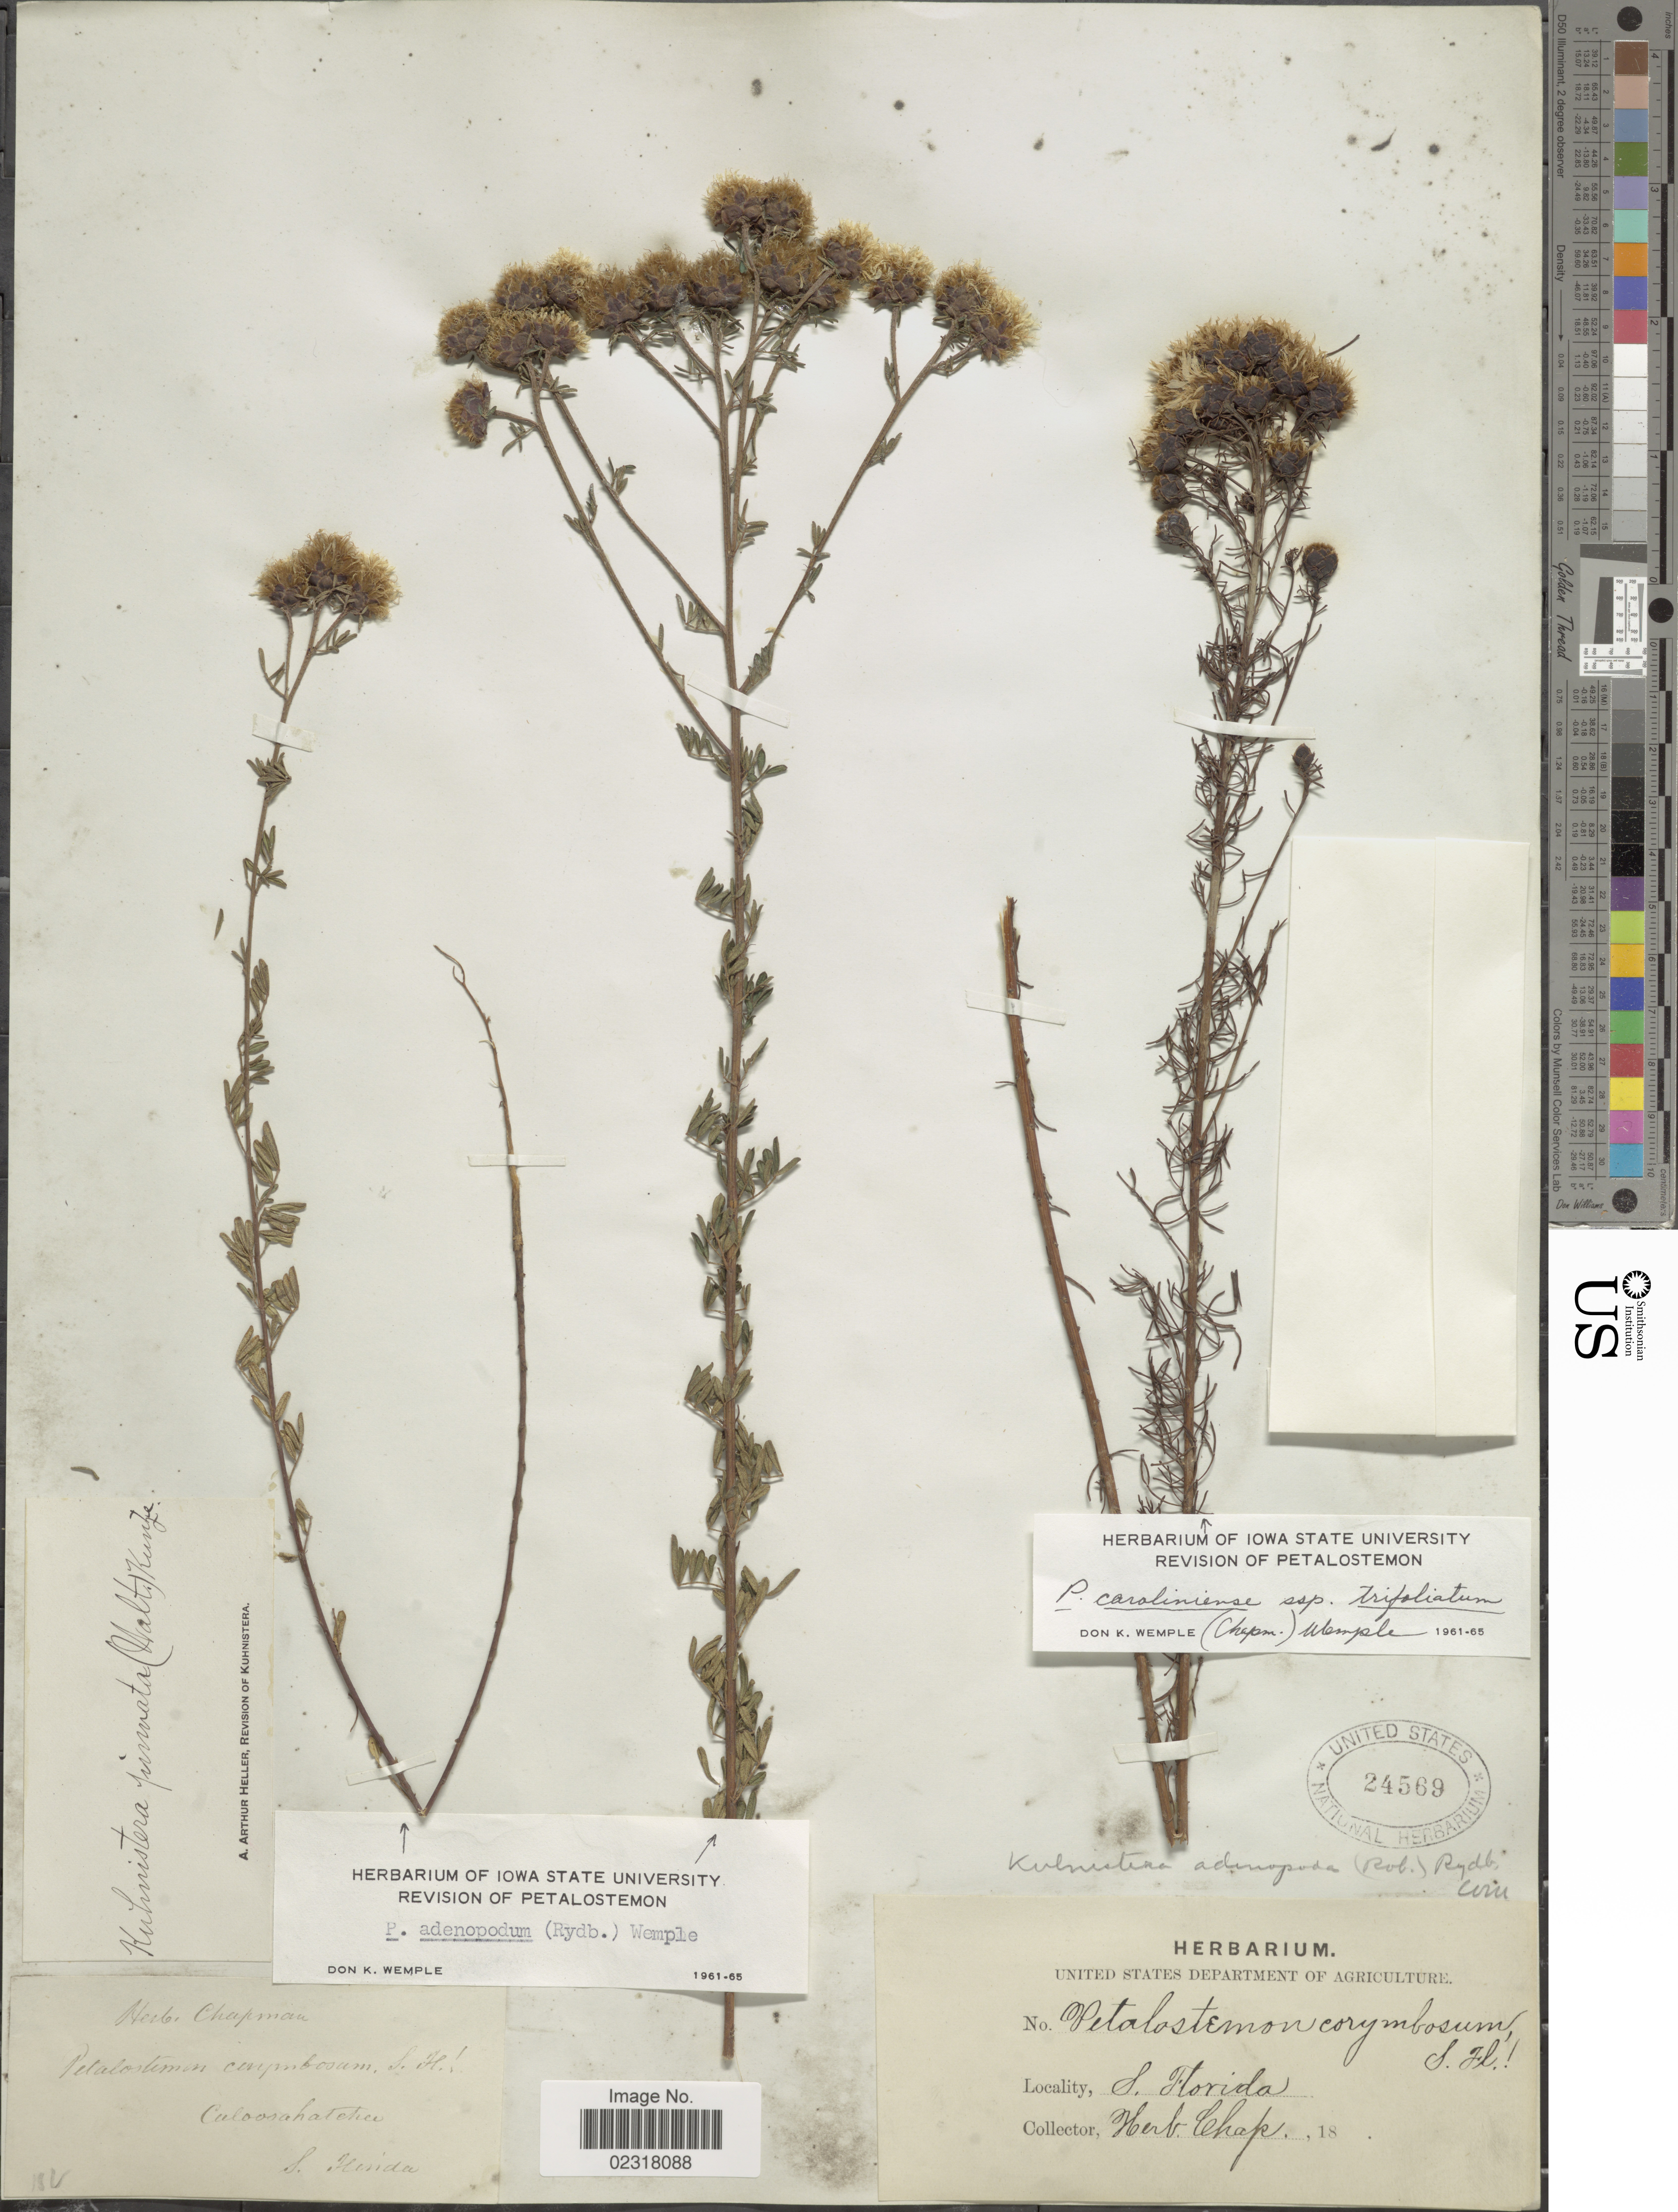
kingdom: Plantae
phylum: Tracheophyta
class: Magnoliopsida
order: Fabales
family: Fabaceae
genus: Dalea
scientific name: Dalea pinnata var. adenopoda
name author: (Rydb.) Barneby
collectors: ex herb. Chapman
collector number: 182*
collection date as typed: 18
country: United States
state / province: Florida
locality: S. Florida, Caloosahatchee.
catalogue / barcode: US 24569